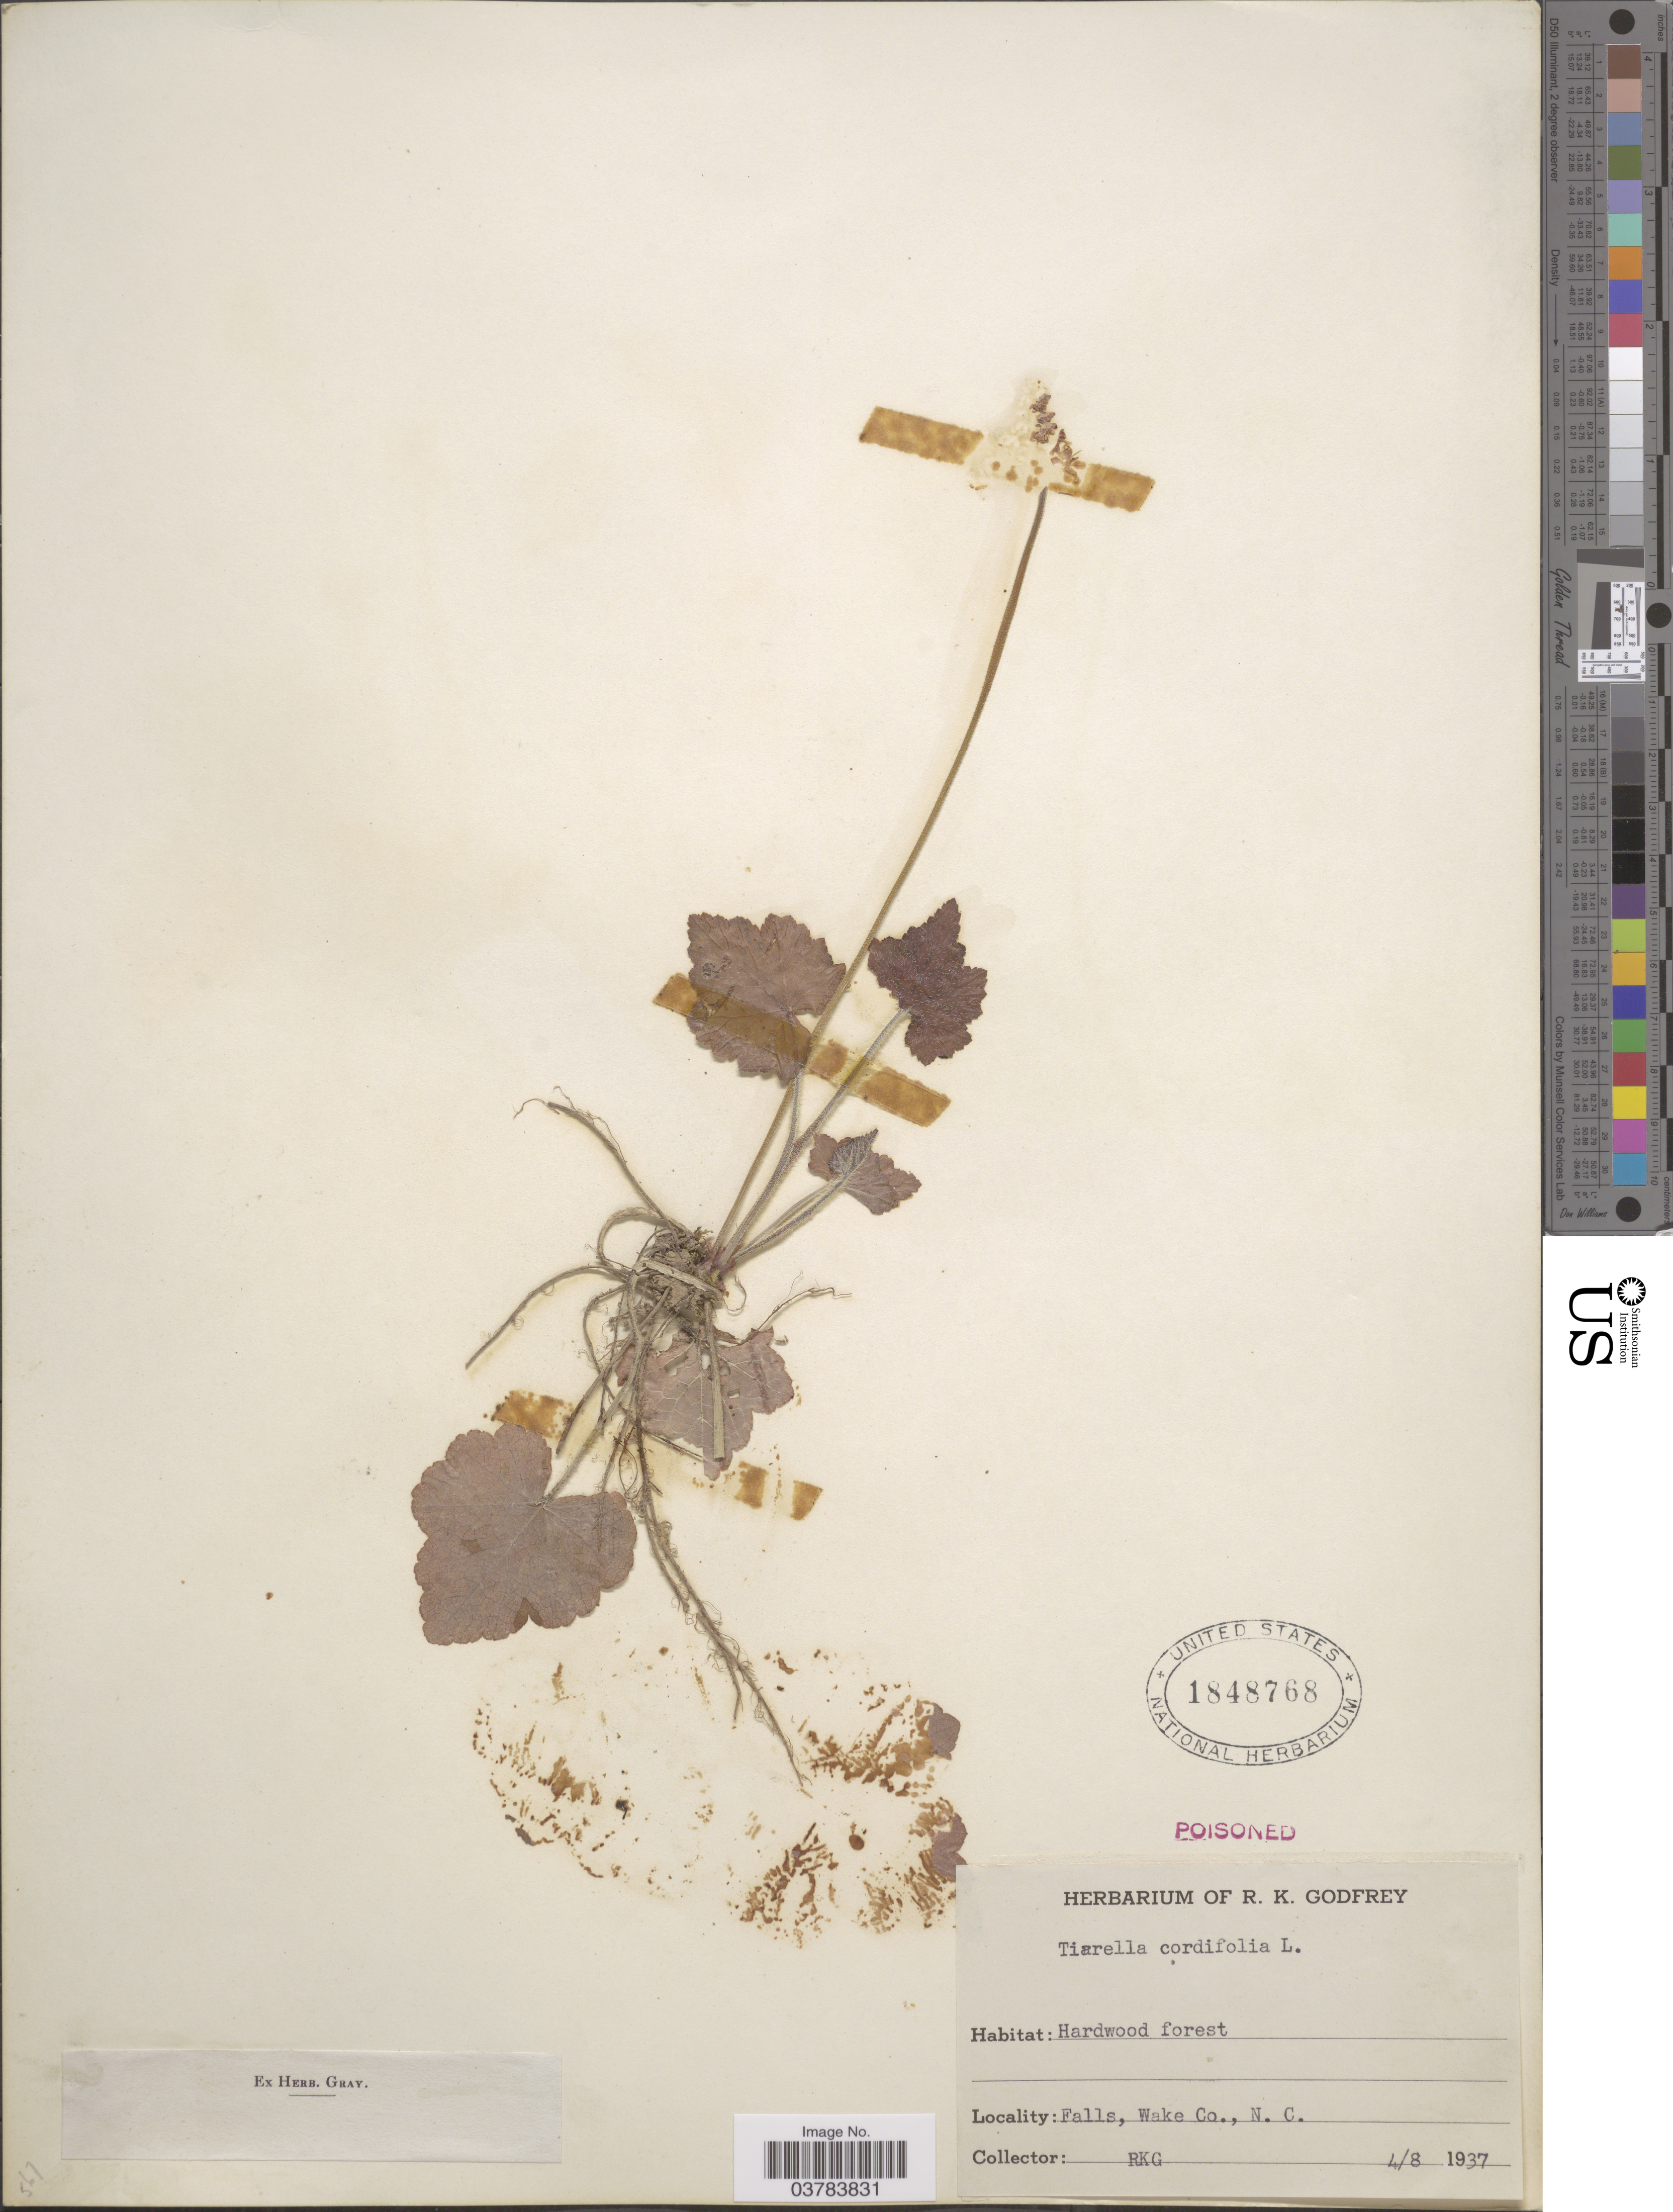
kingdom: Plantae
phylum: Tracheophyta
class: Magnoliopsida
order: Saxifragales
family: Saxifragaceae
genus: Tiarella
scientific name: Tiarella cordifolia var. typica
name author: Lakela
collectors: R. K. Godfrey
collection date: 1937-04-08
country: United States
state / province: North Carolina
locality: Falls, Wake Co.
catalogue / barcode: US 1848768